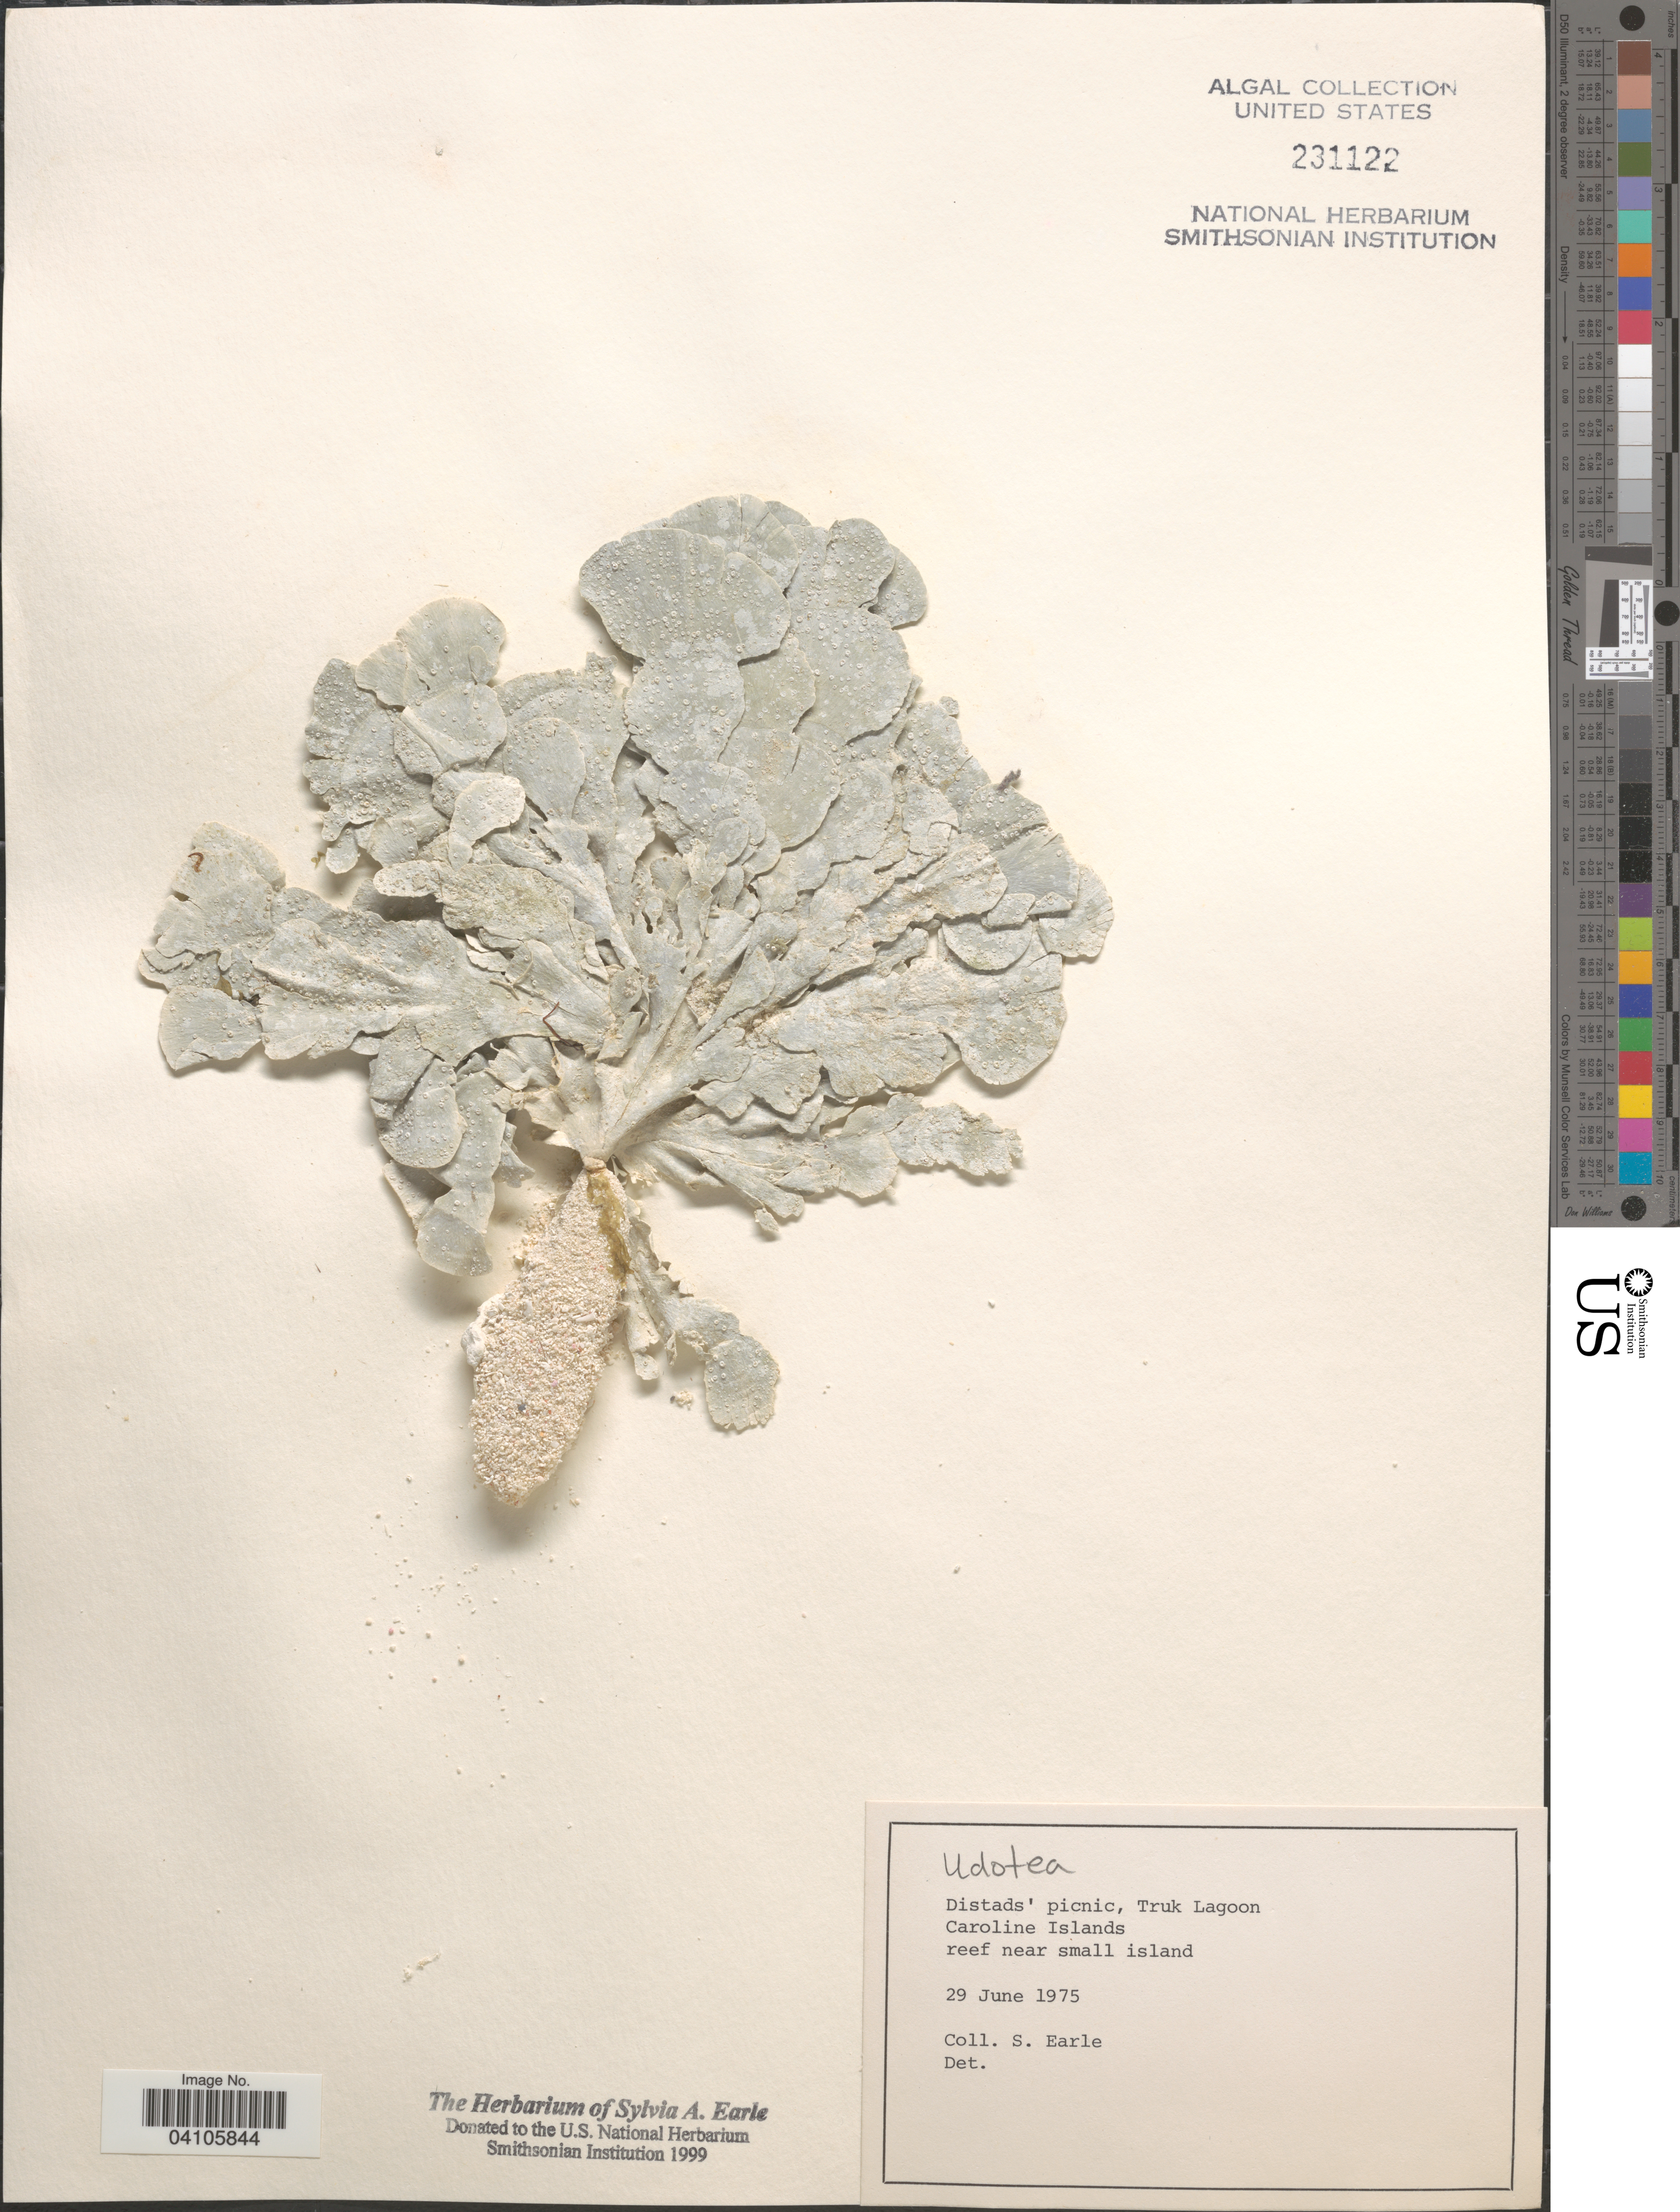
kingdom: Plantae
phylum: Chlorophyta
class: Ulvophyceae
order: Bryopsidales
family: Udoteaceae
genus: Udotea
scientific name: Udotea sp.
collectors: S. A. Earle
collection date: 1975-06-29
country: Micronesia, Federated States of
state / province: Truk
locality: Distads' picnic, Truk Lagoon. Caroline Islands.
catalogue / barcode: US 231122